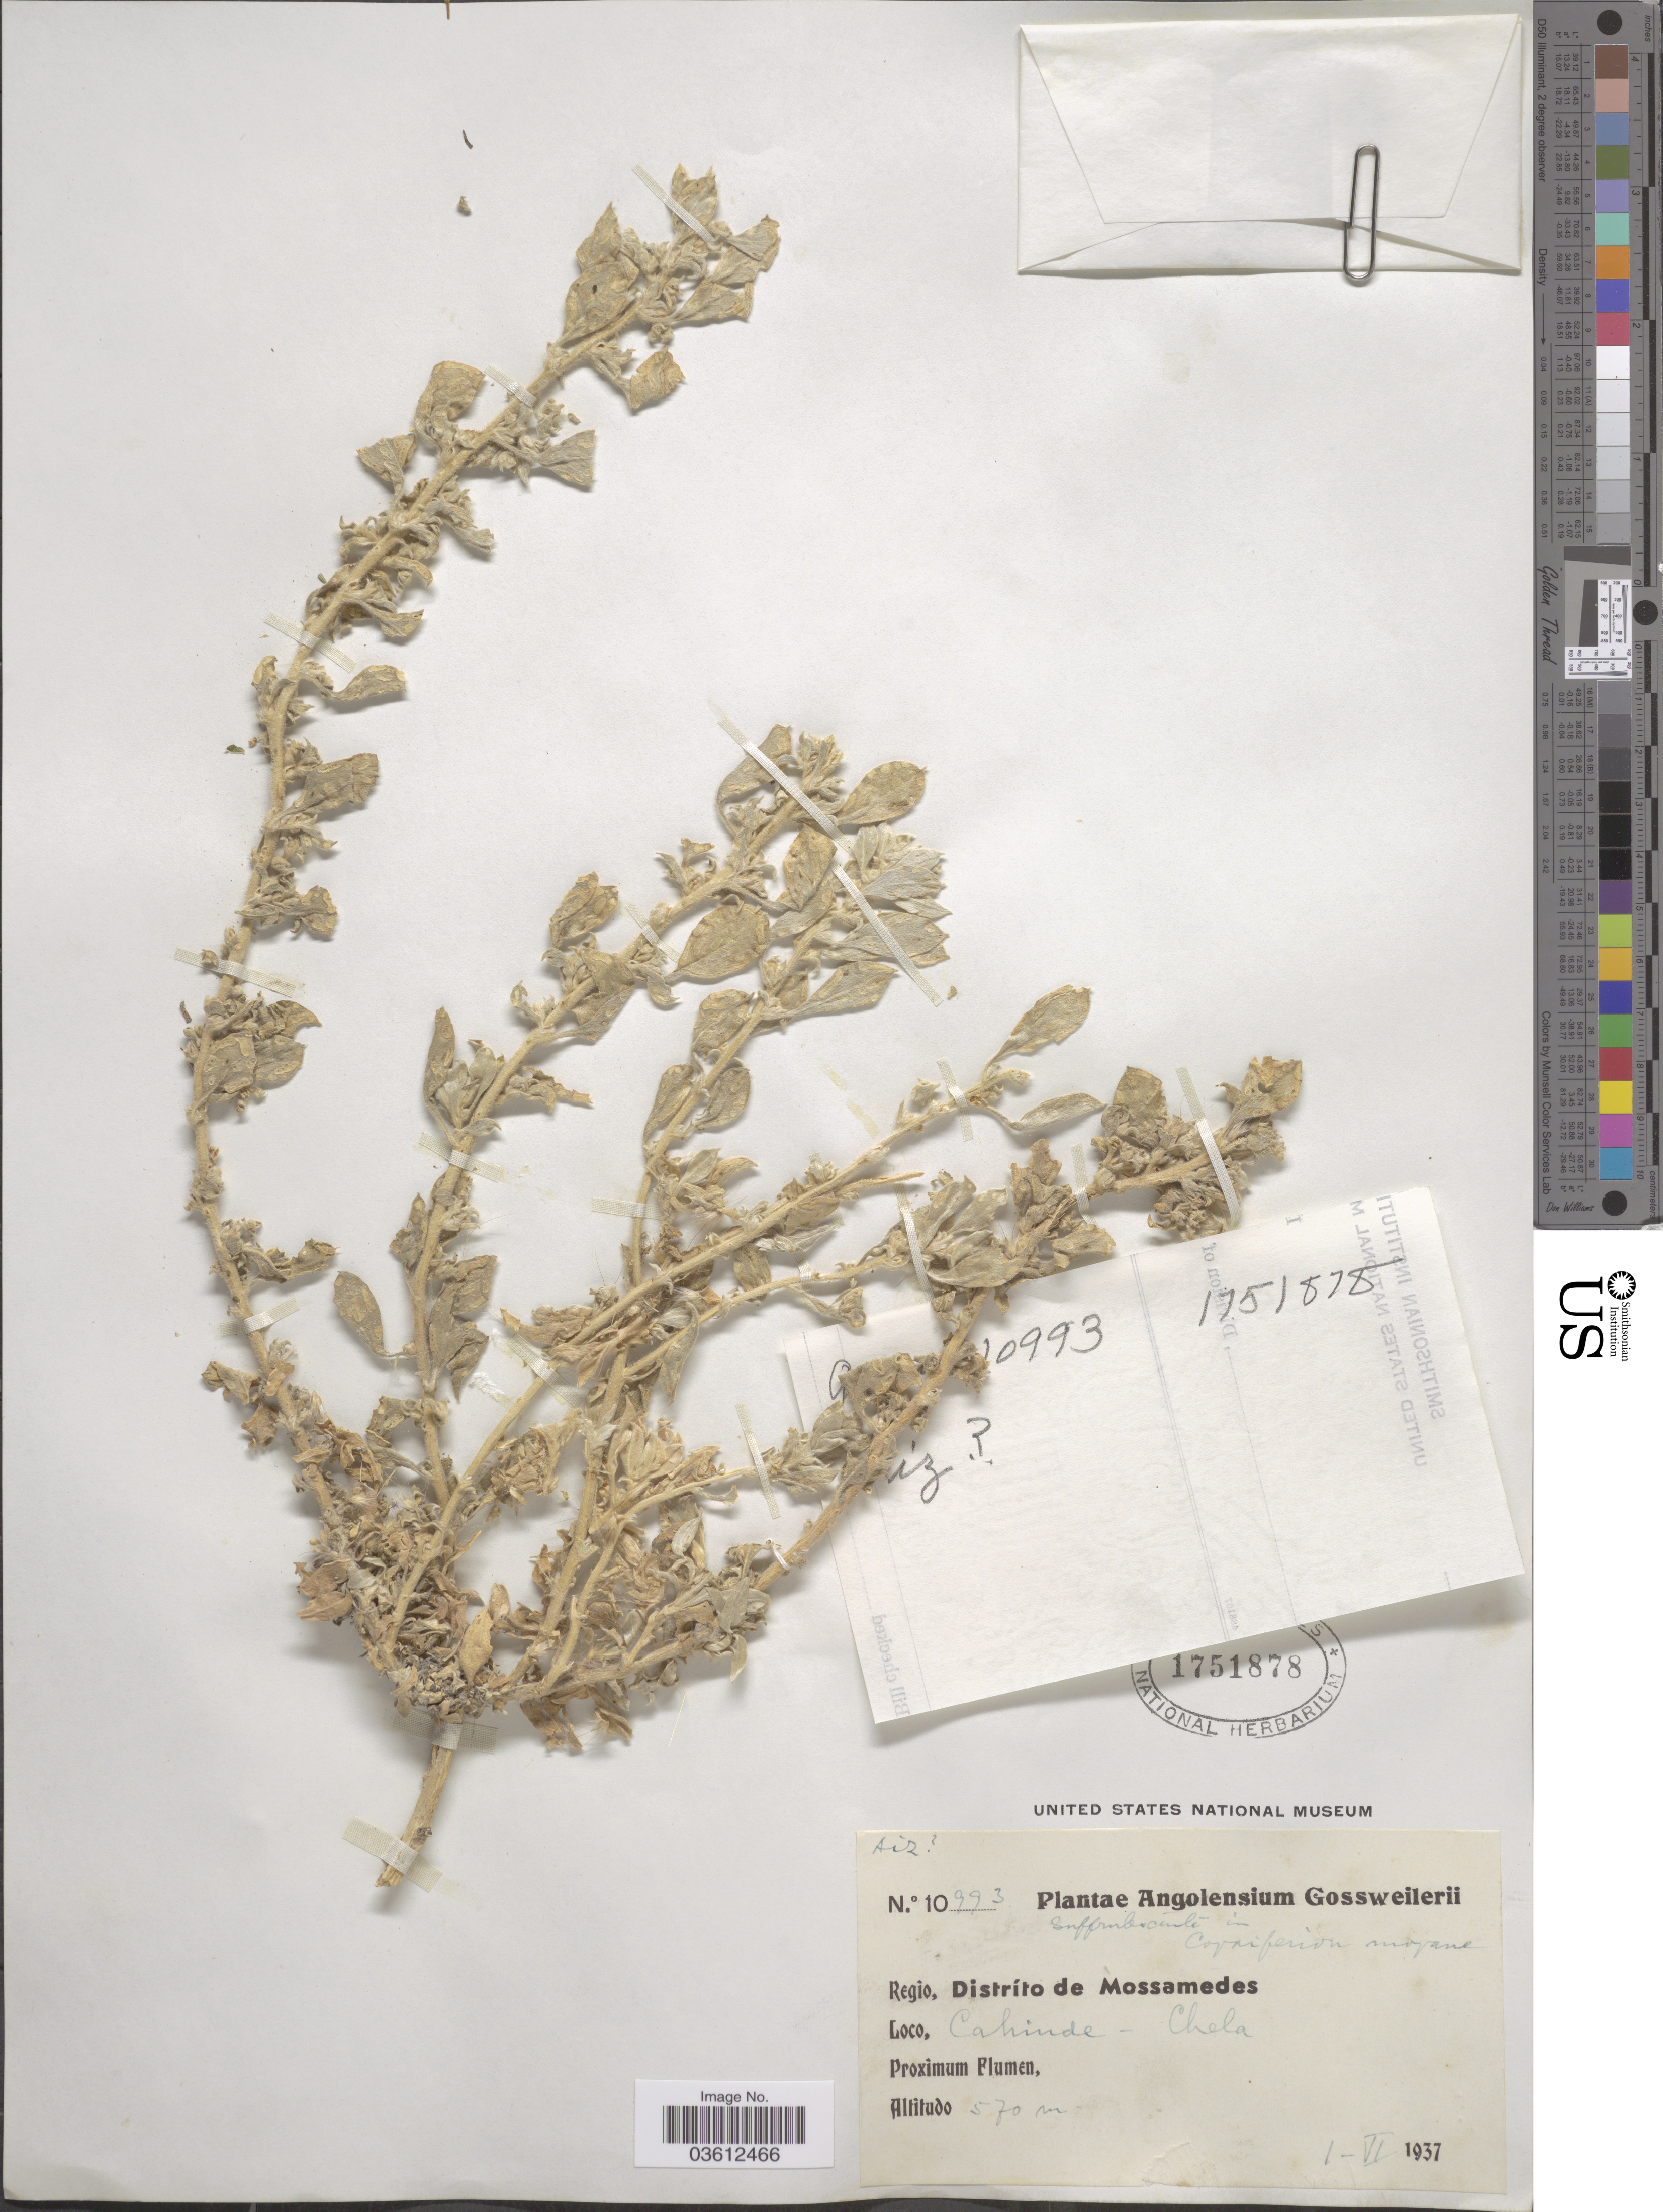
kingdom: Plantae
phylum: Tracheophyta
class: Magnoliopsida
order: Caryophyllales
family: Aizoaceae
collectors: -. Gossweiler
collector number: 10993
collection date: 1937-06-01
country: Angola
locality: Regio, Distríto de Mossamedes. Cahinde - Chela.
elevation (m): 570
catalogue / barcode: US 1751878